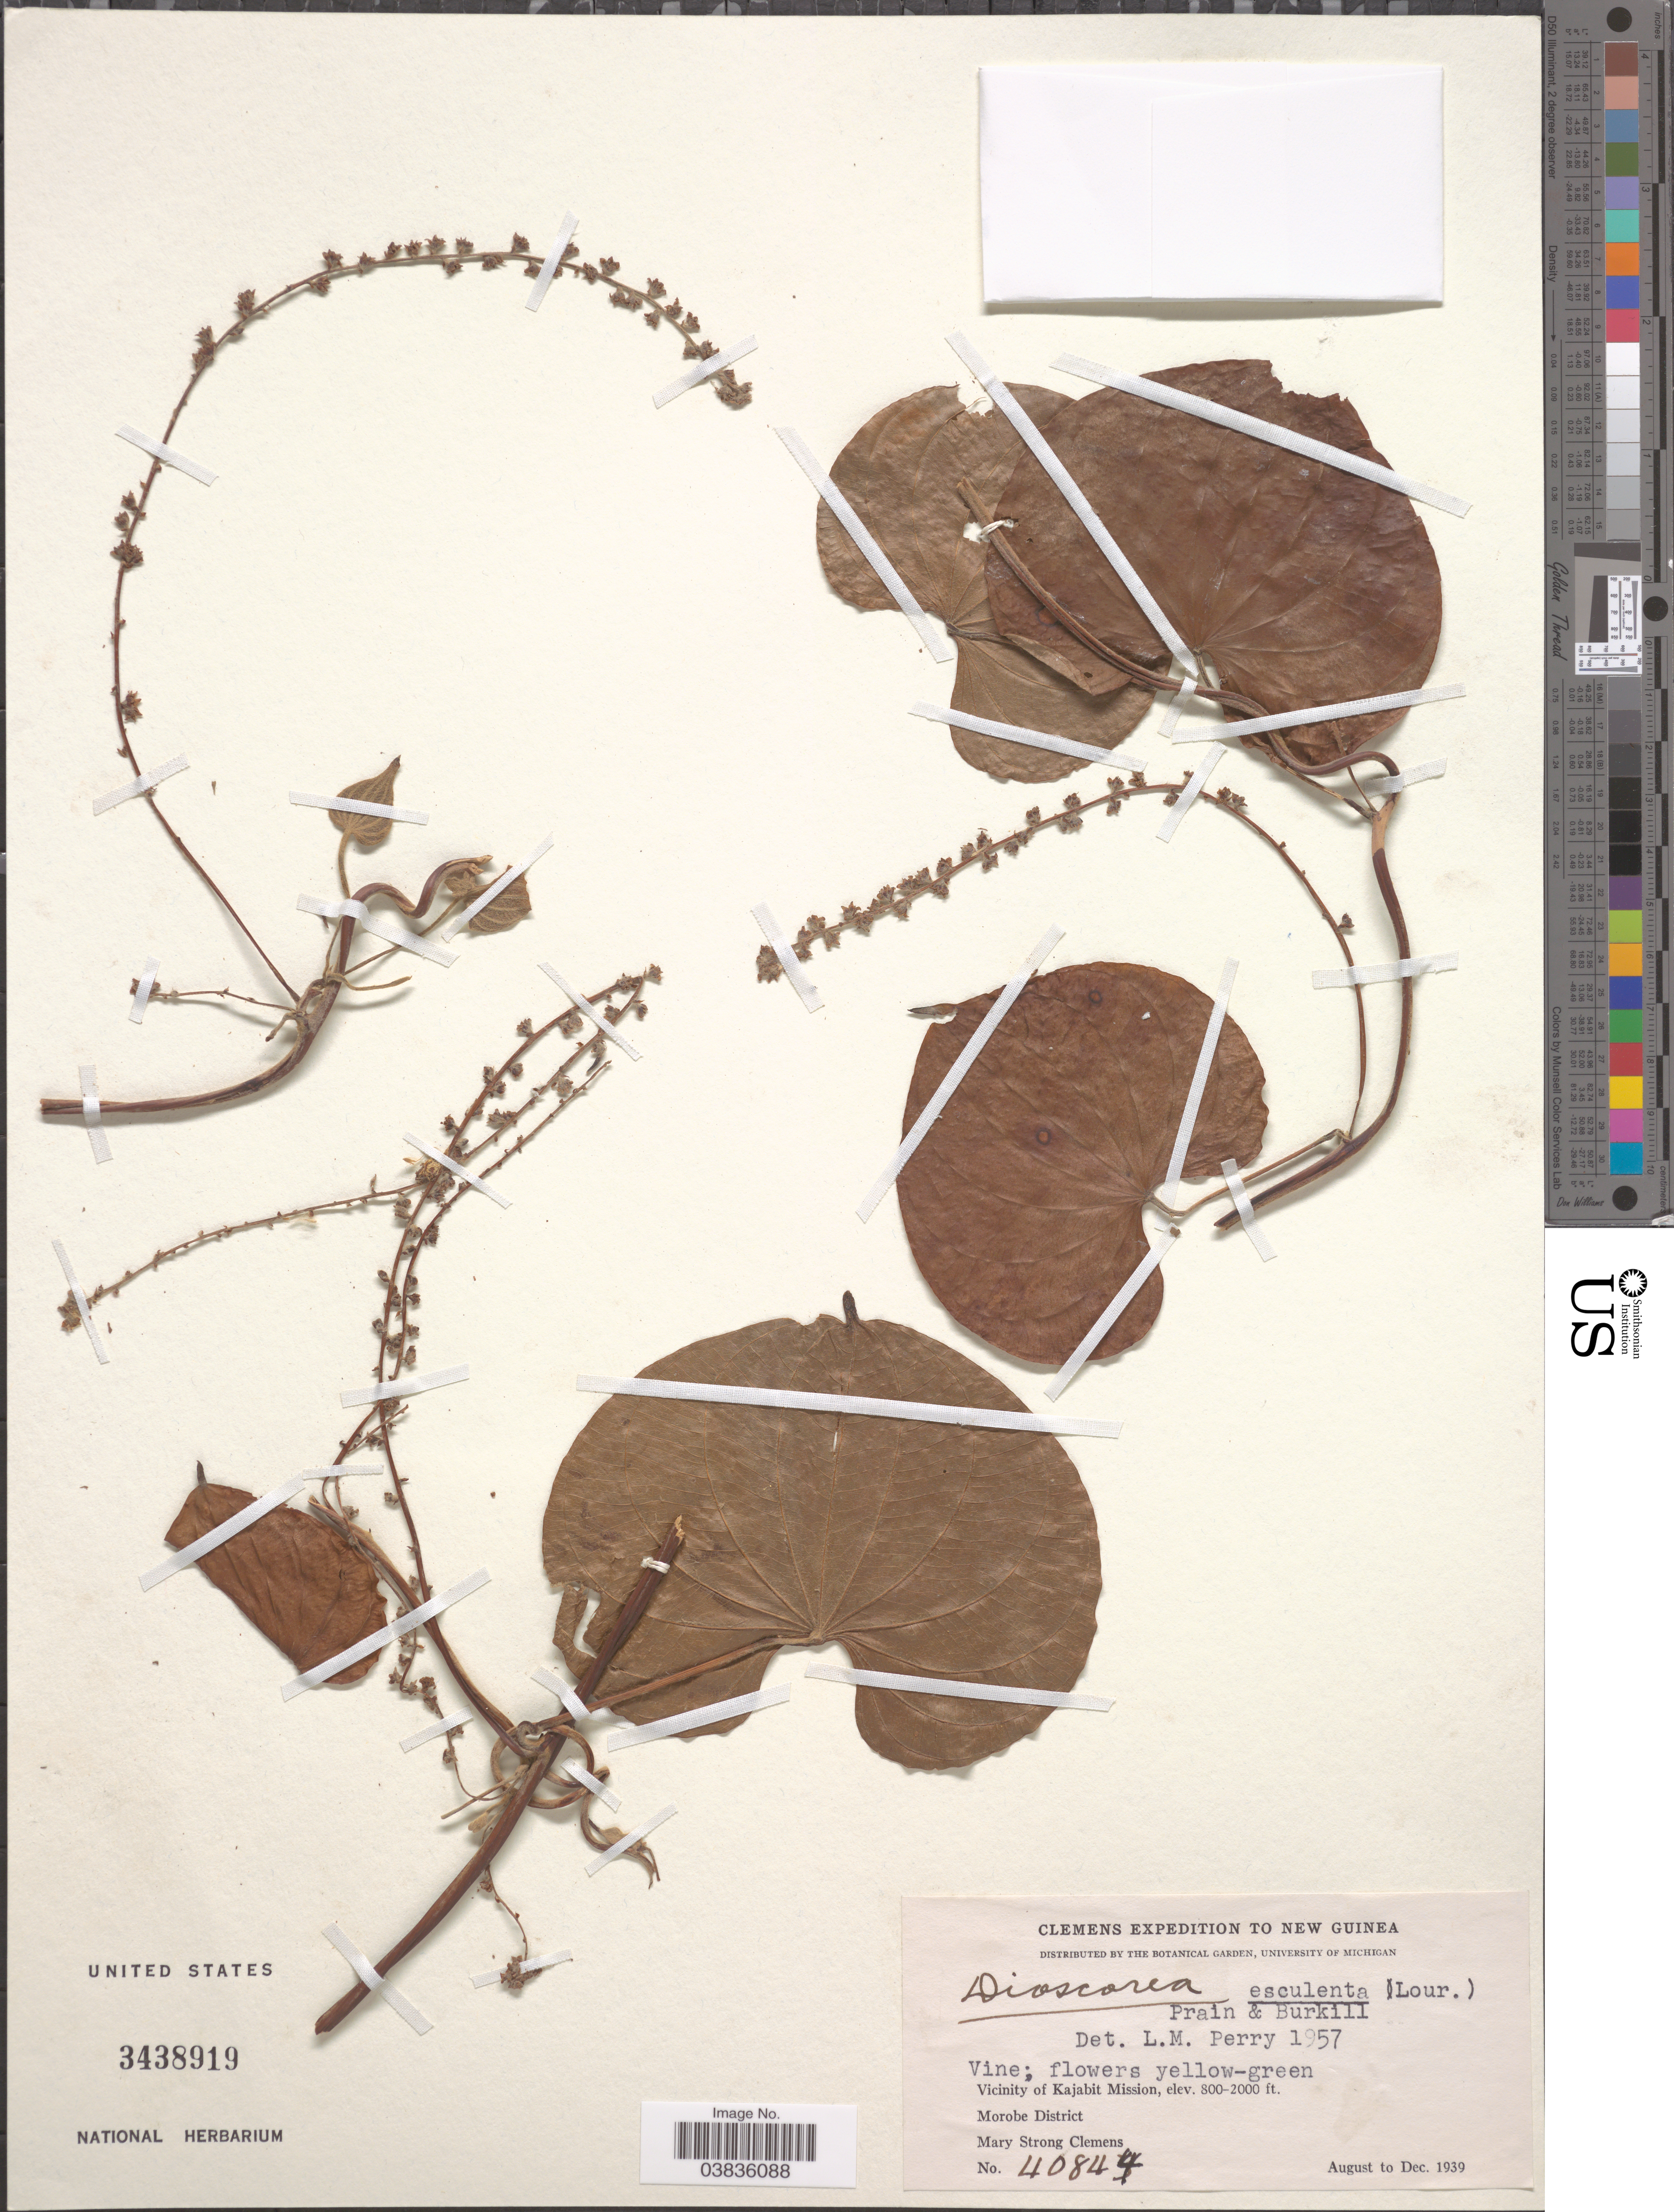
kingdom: Plantae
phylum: Tracheophyta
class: Liliopsida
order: Dioscoreales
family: Dioscoreaceae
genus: Dioscorea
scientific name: Dioscorea esculenta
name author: (Lour.) Burkill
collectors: M. S. Clemens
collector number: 40844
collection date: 1939-08/1939-12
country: Papua New Guinea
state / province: Morobe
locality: New Guinea. Vicinity of Kajabit Mission. Morobe District.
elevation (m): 244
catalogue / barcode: US 3438919